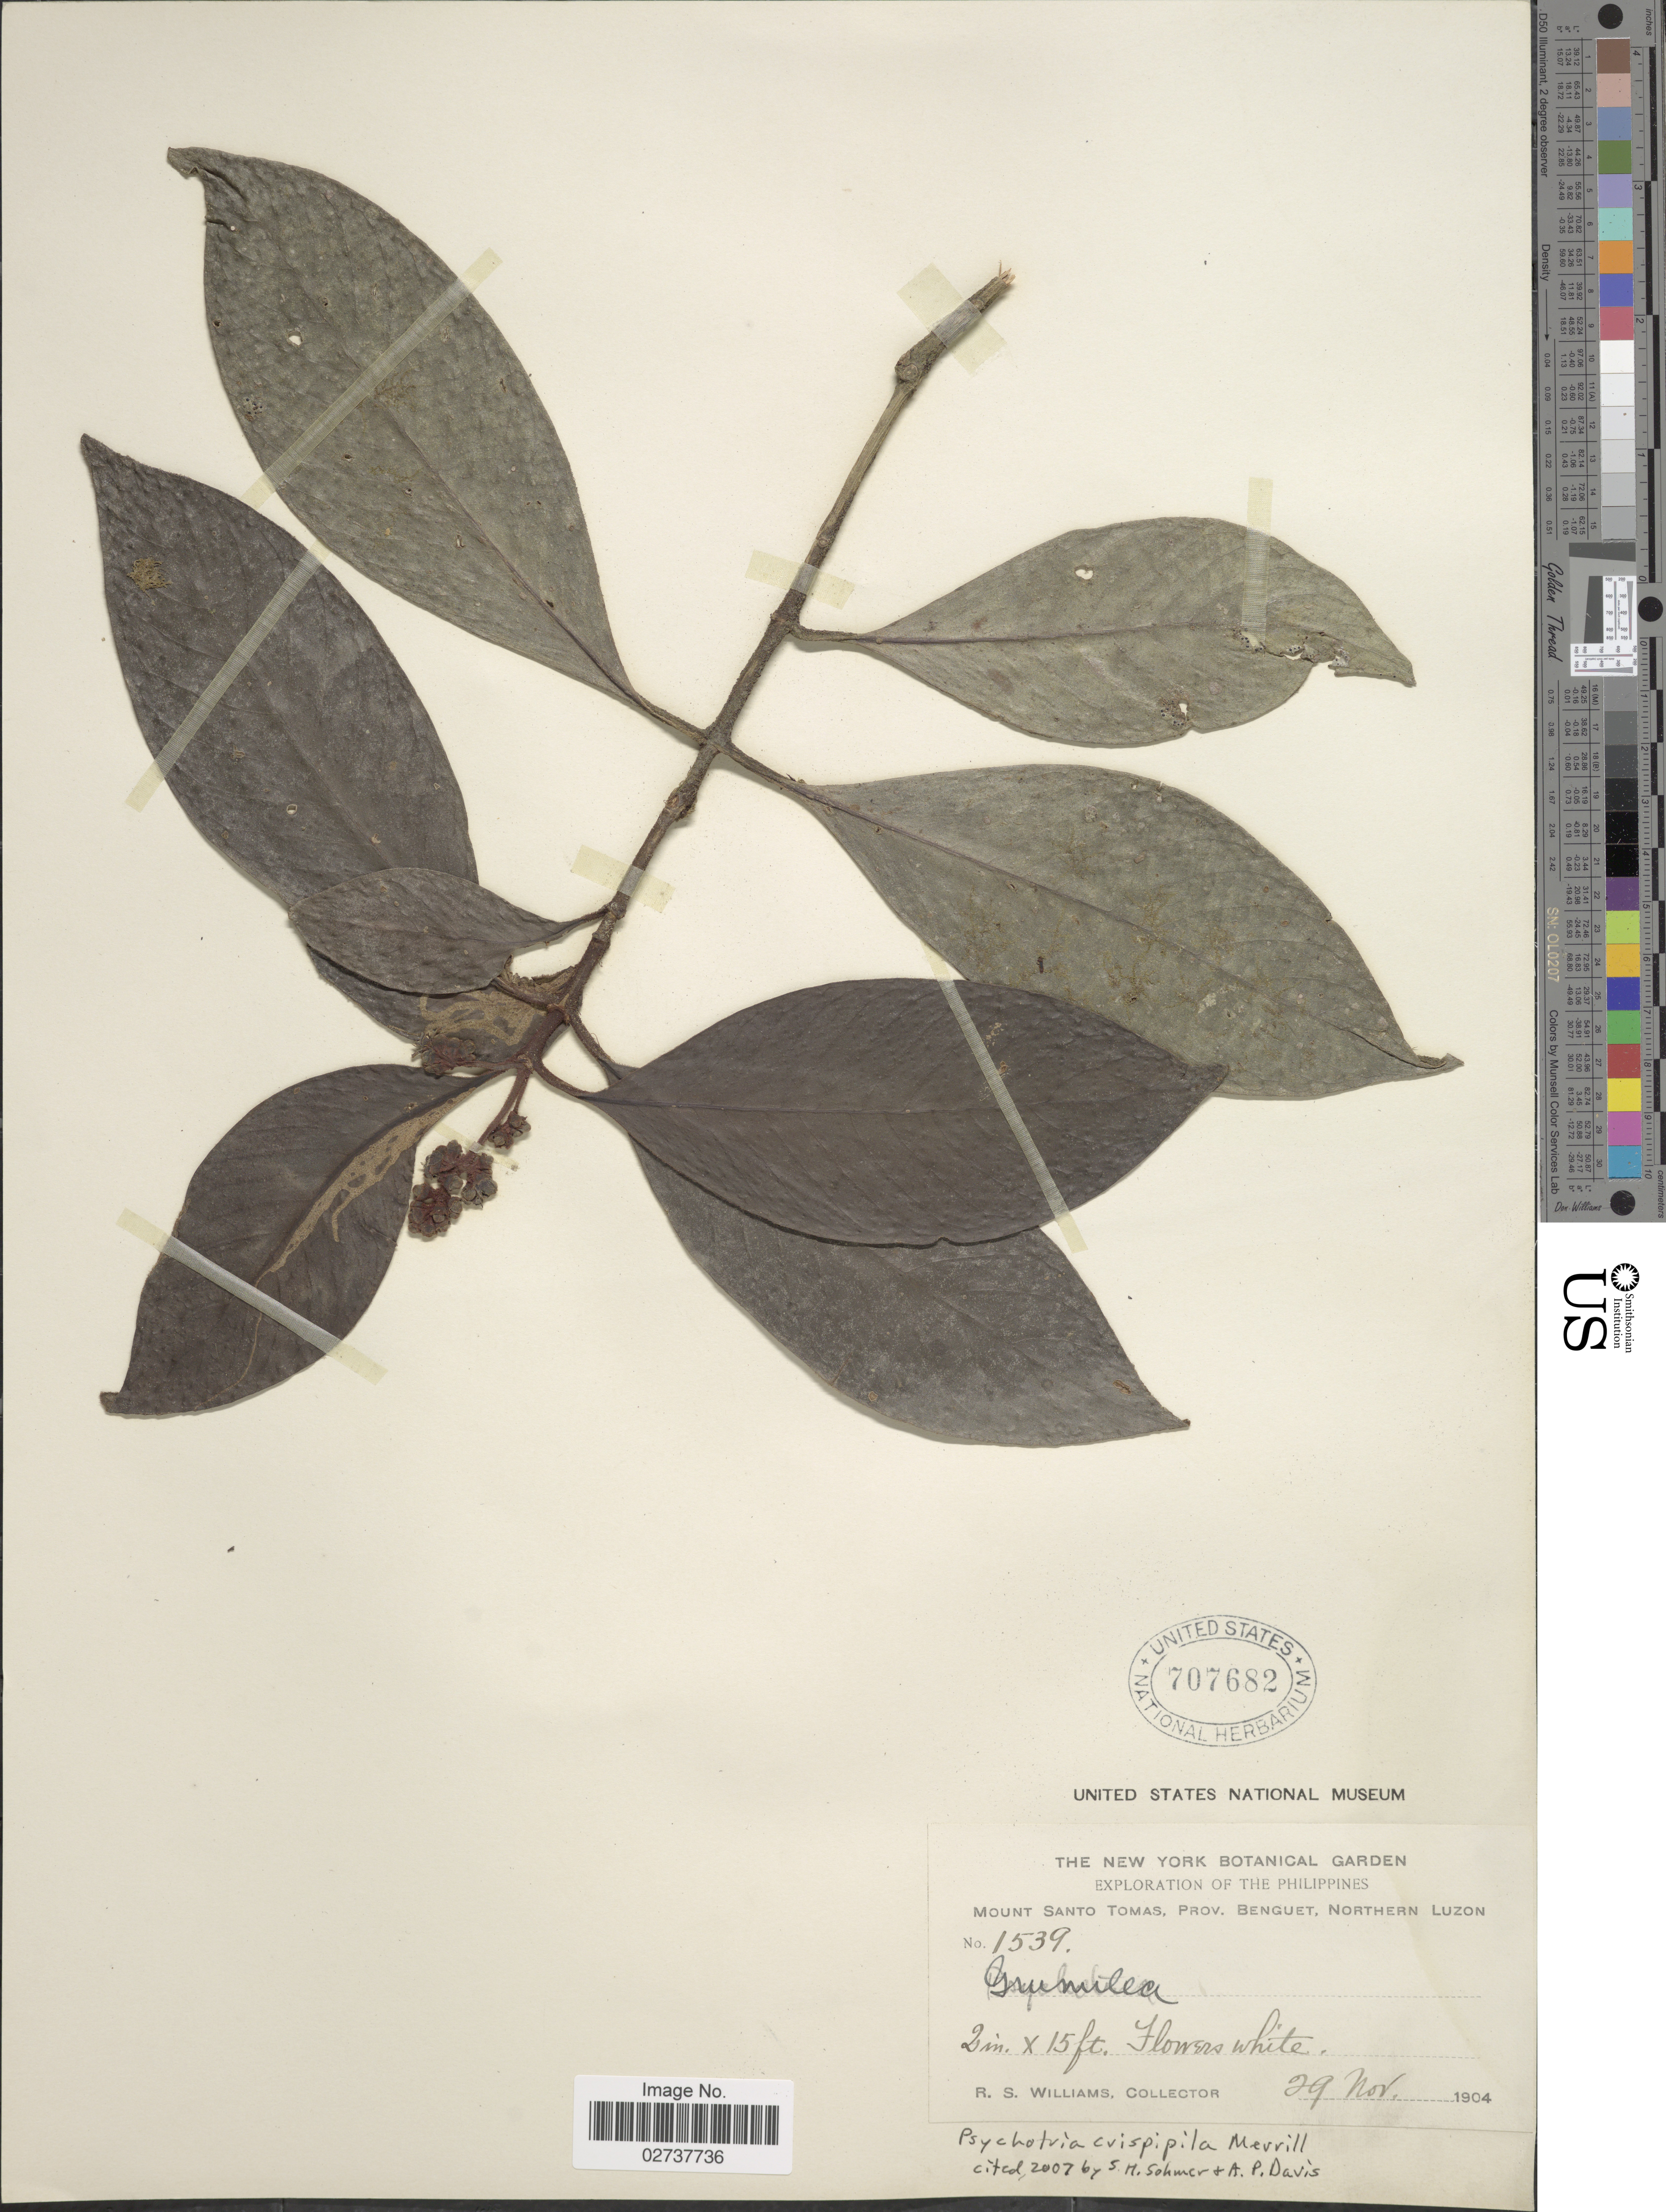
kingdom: Plantae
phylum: Tracheophyta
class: Magnoliopsida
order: Gentianales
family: Rubiaceae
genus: Psychotria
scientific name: Psychotria crispipila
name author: Merr.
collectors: R. S. Williams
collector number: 1539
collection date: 1904-11-29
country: Philippines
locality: Mount Santo Tomas, Prov. Benguet, Northern Luzon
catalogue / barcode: US 707682